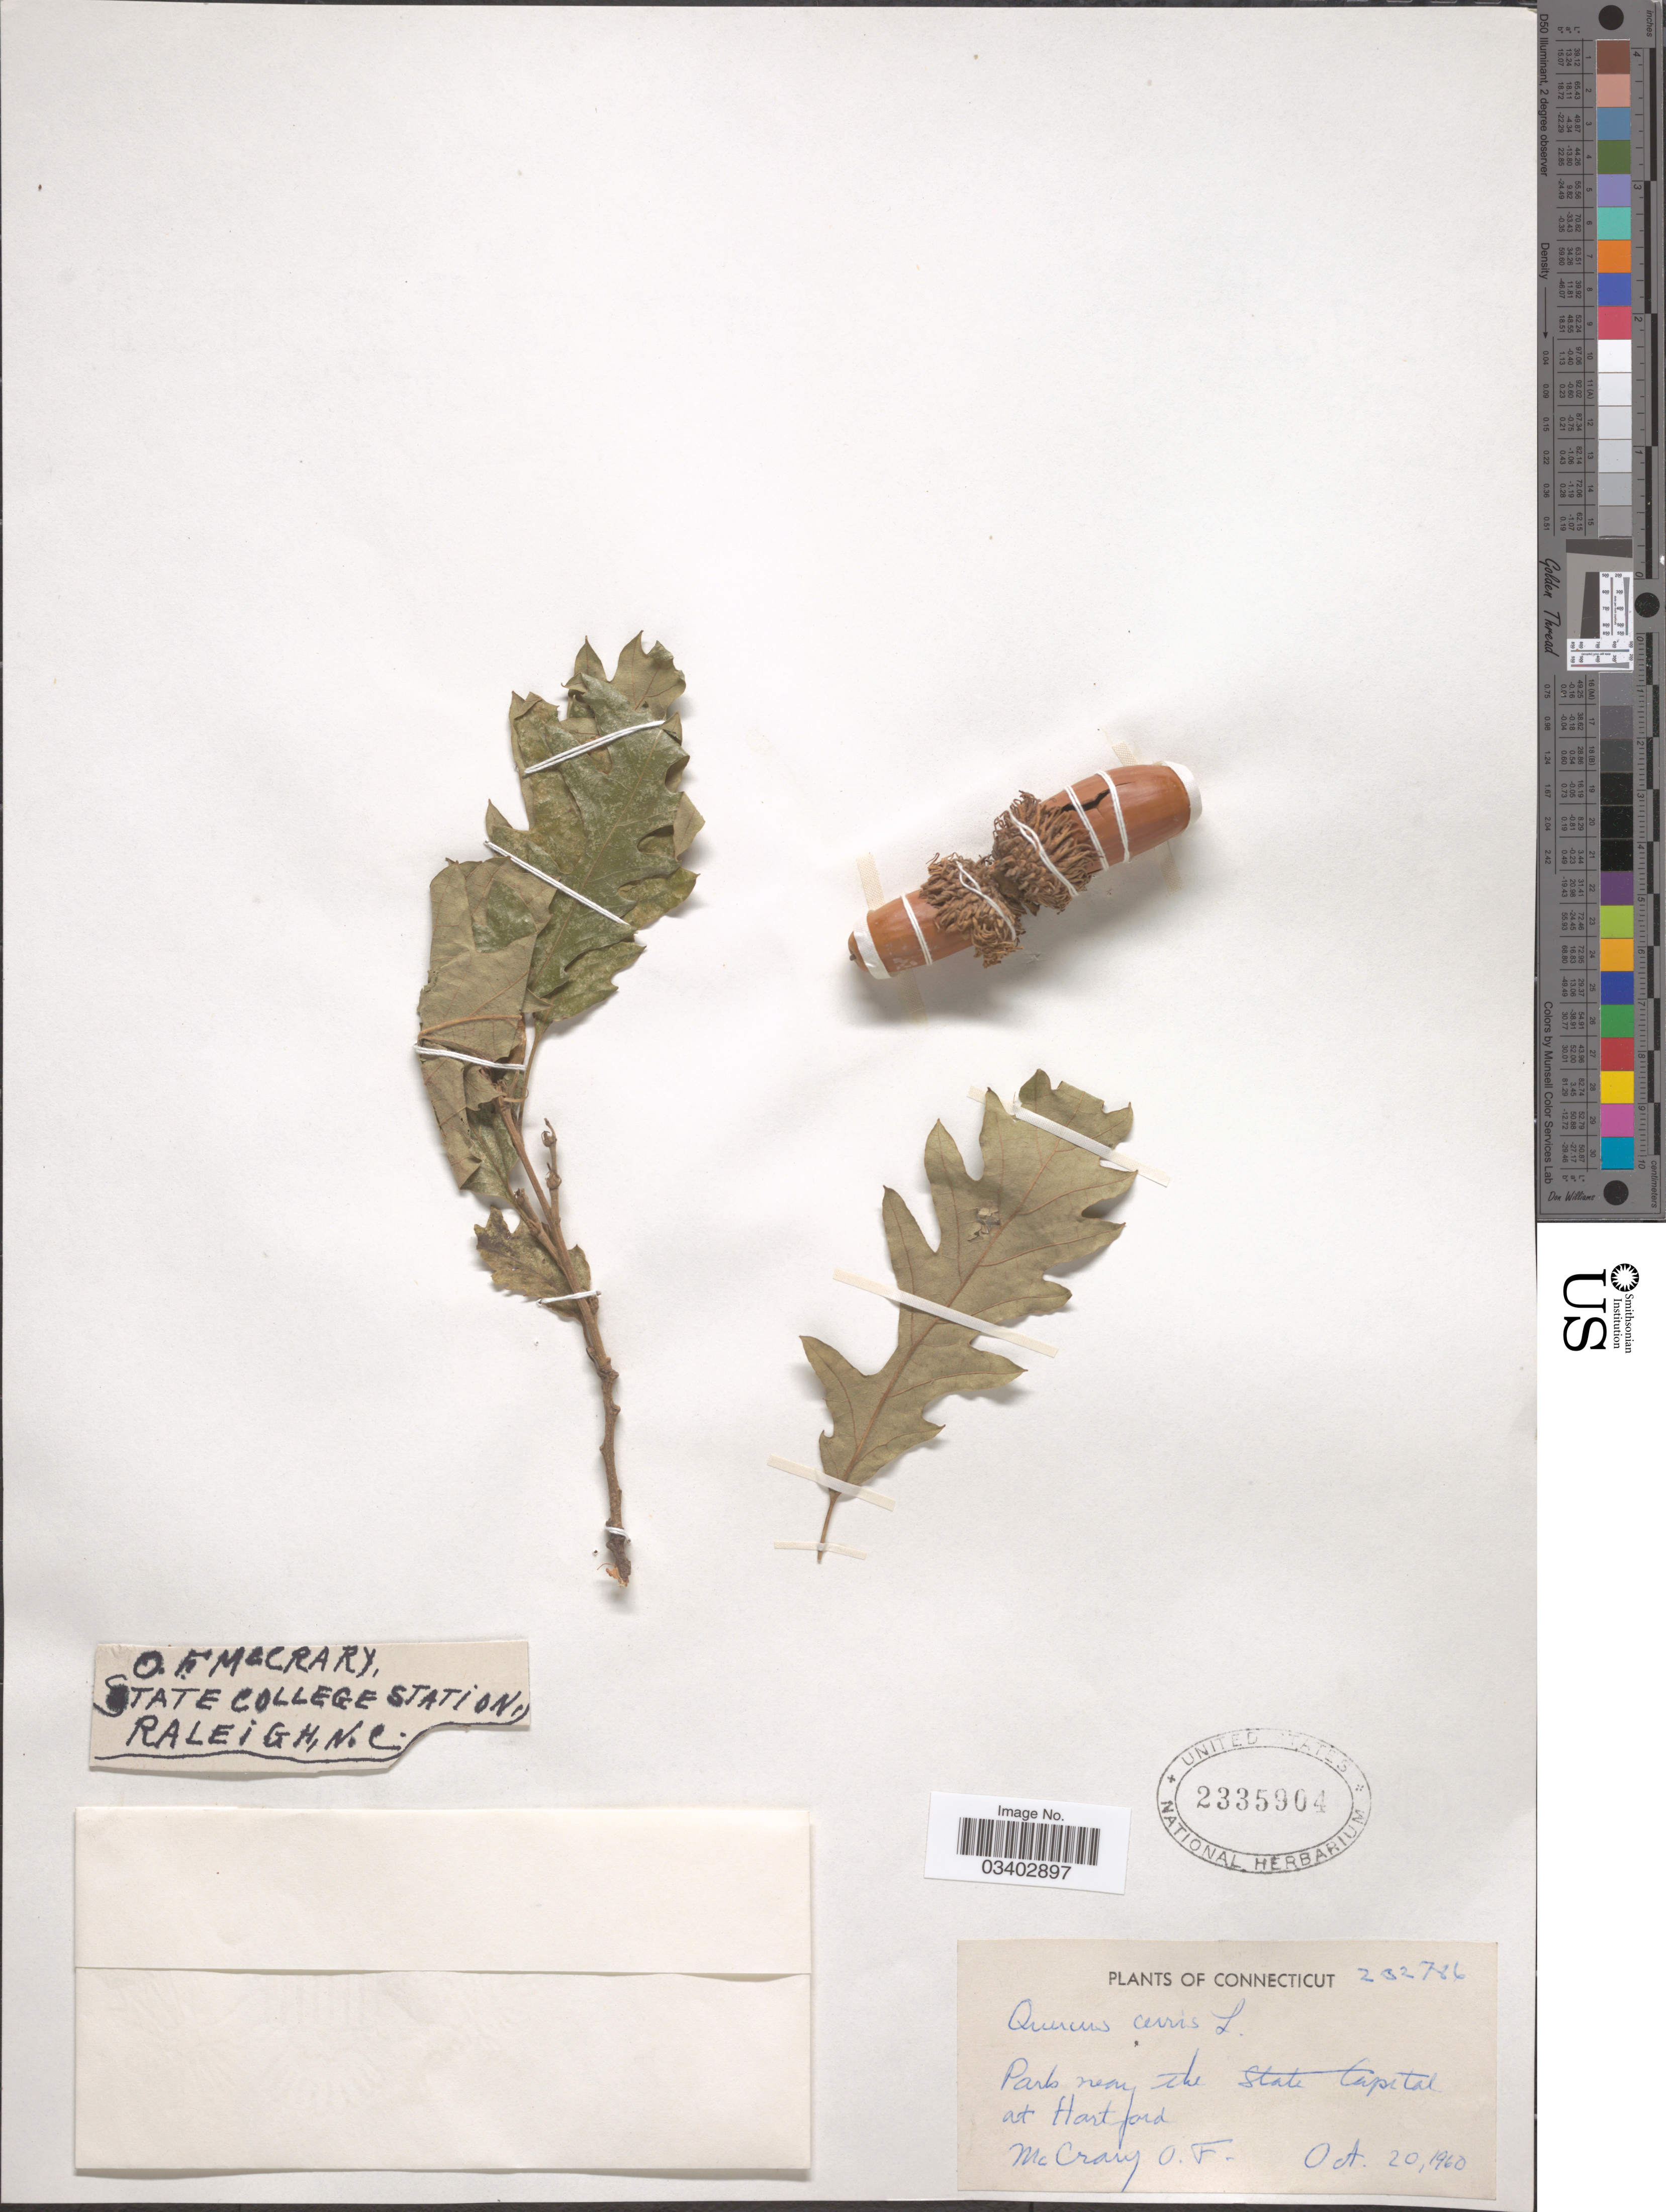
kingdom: Plantae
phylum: Tracheophyta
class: Magnoliopsida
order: Fagales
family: Fagaceae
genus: Quercus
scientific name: Quercus cerris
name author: L.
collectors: O. McCrary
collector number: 232786*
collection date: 1960-10-20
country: United States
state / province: Connecticut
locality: Parts near the State Capital at Hartford.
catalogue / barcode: US 2335904